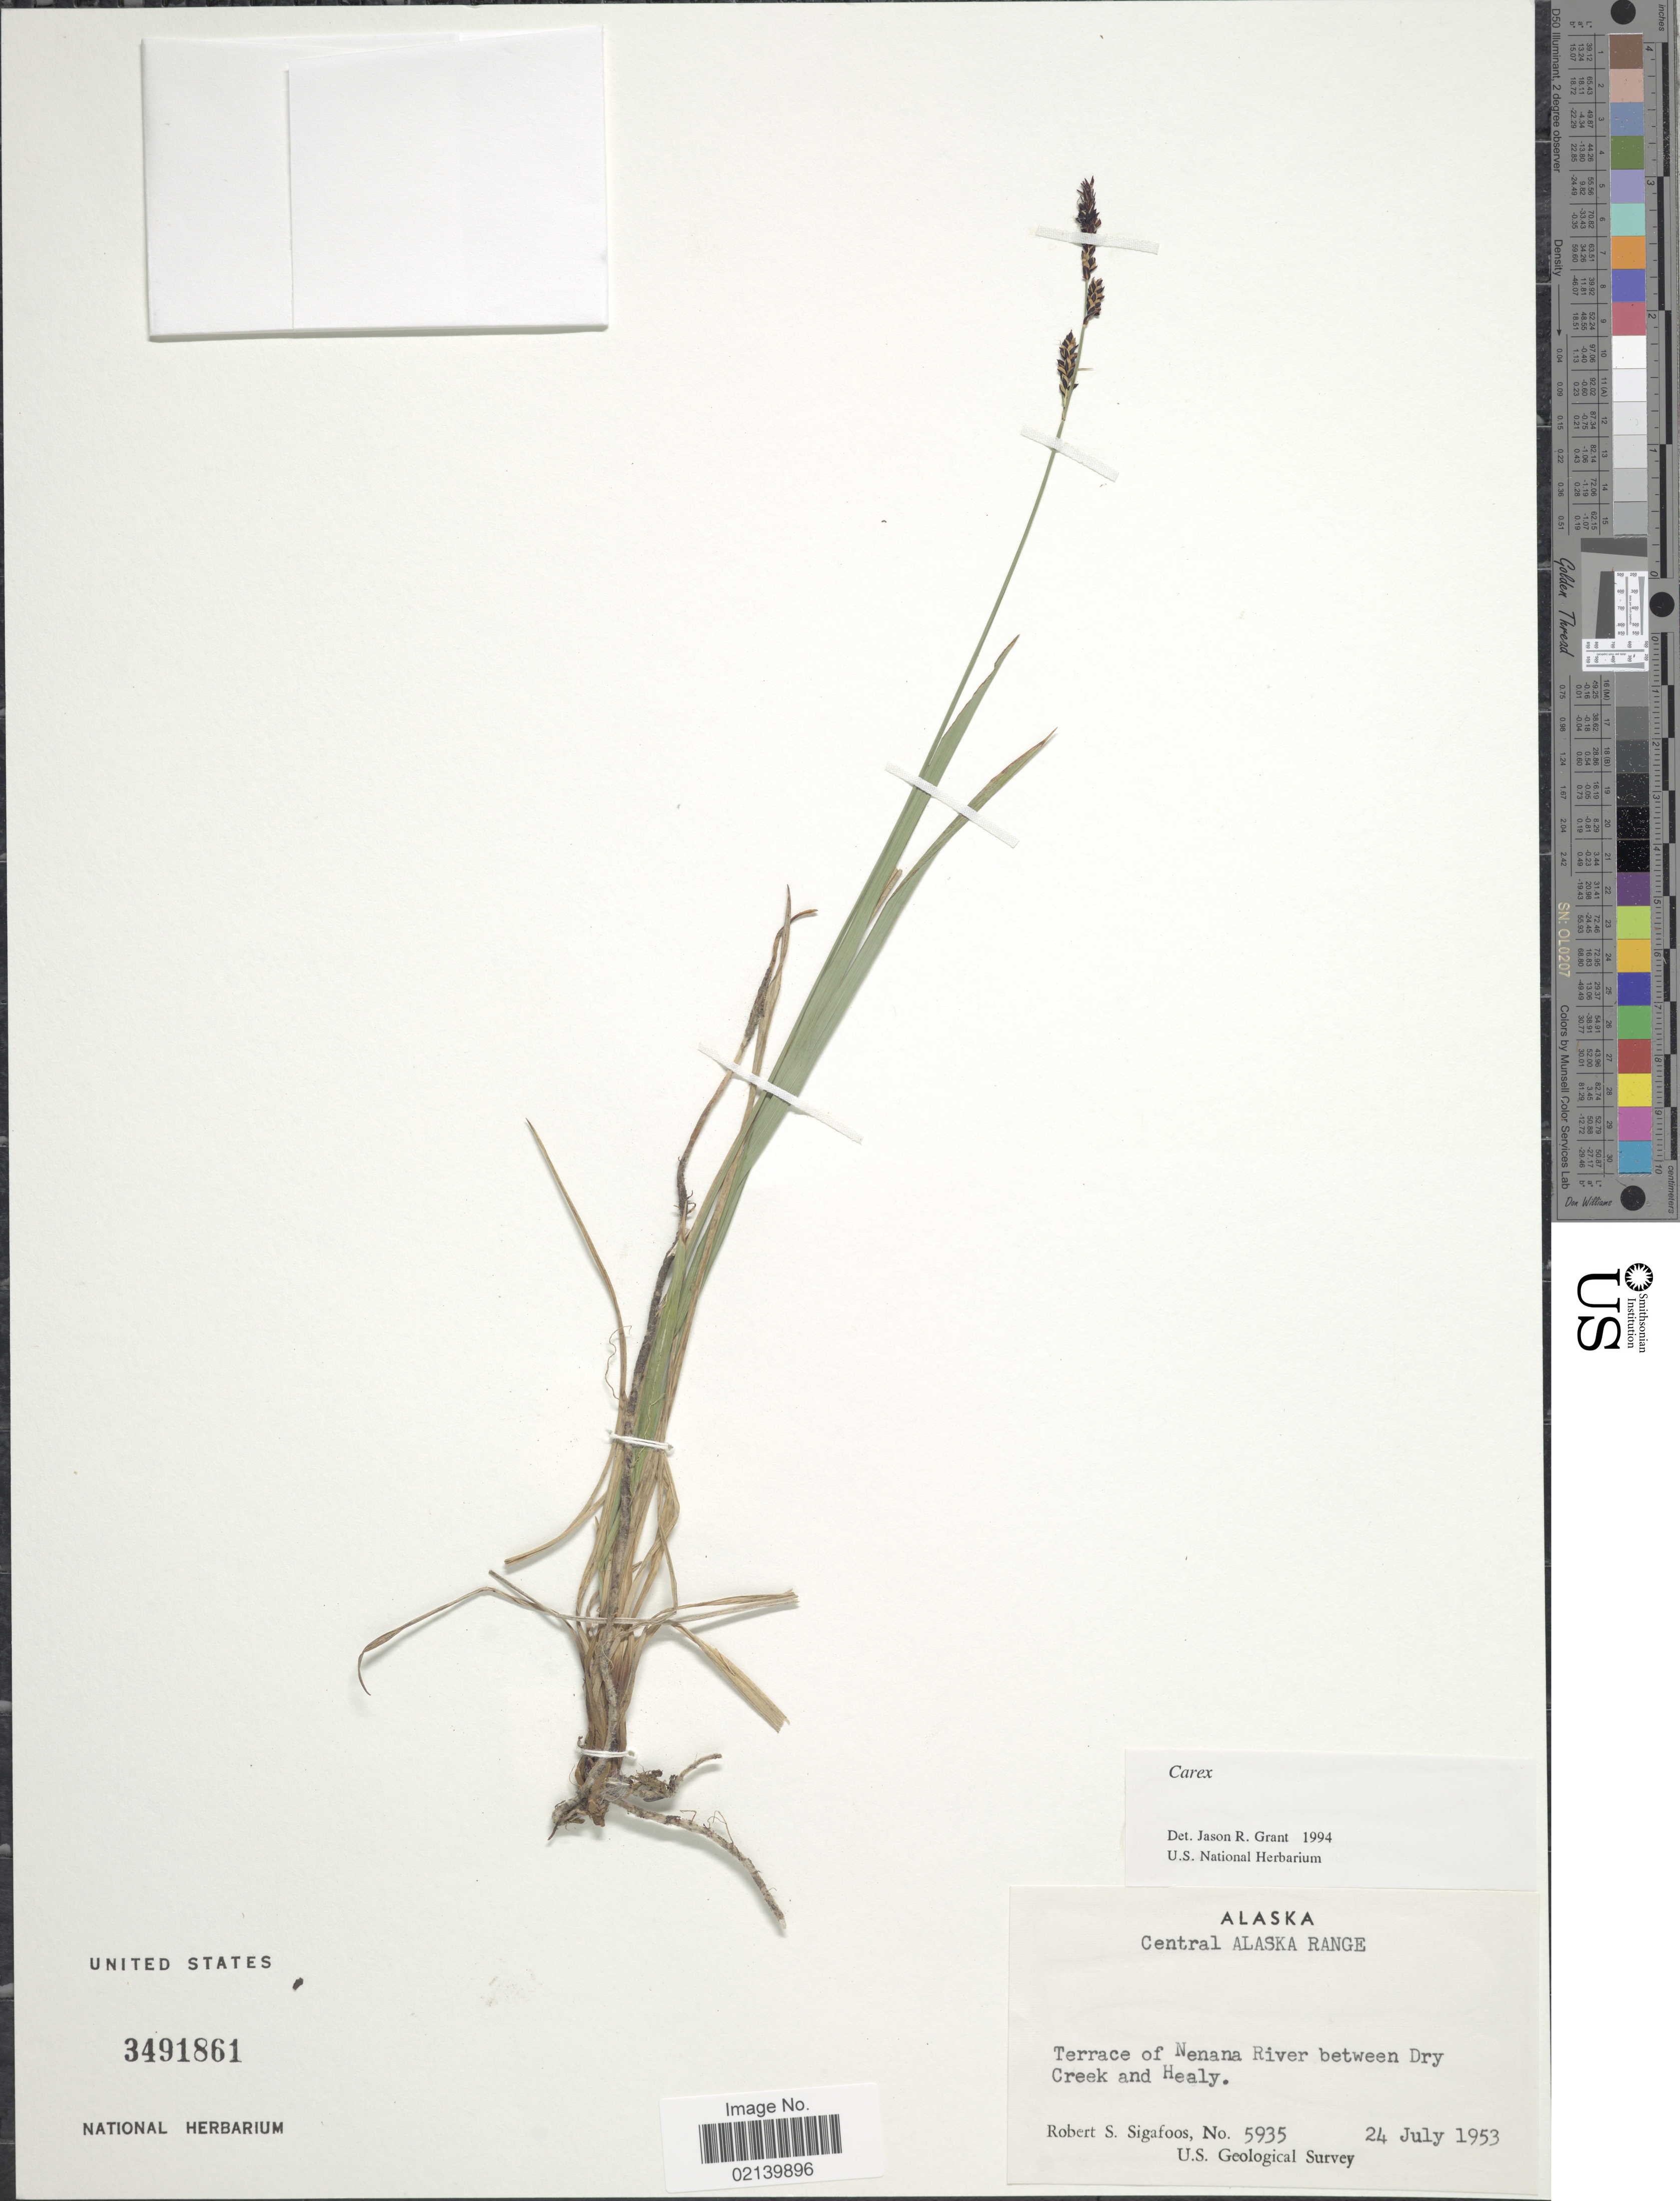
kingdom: Plantae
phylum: Tracheophyta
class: Liliopsida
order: Poales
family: Cyperaceae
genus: Carex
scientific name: Carex sp.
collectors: R. Sigafoos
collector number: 5935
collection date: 1953-07-24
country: United States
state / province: Alaska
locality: Alaska Central Alaska Range. Terrace of Nenana River between Dry Creek and Healy.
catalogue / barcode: US 3491861